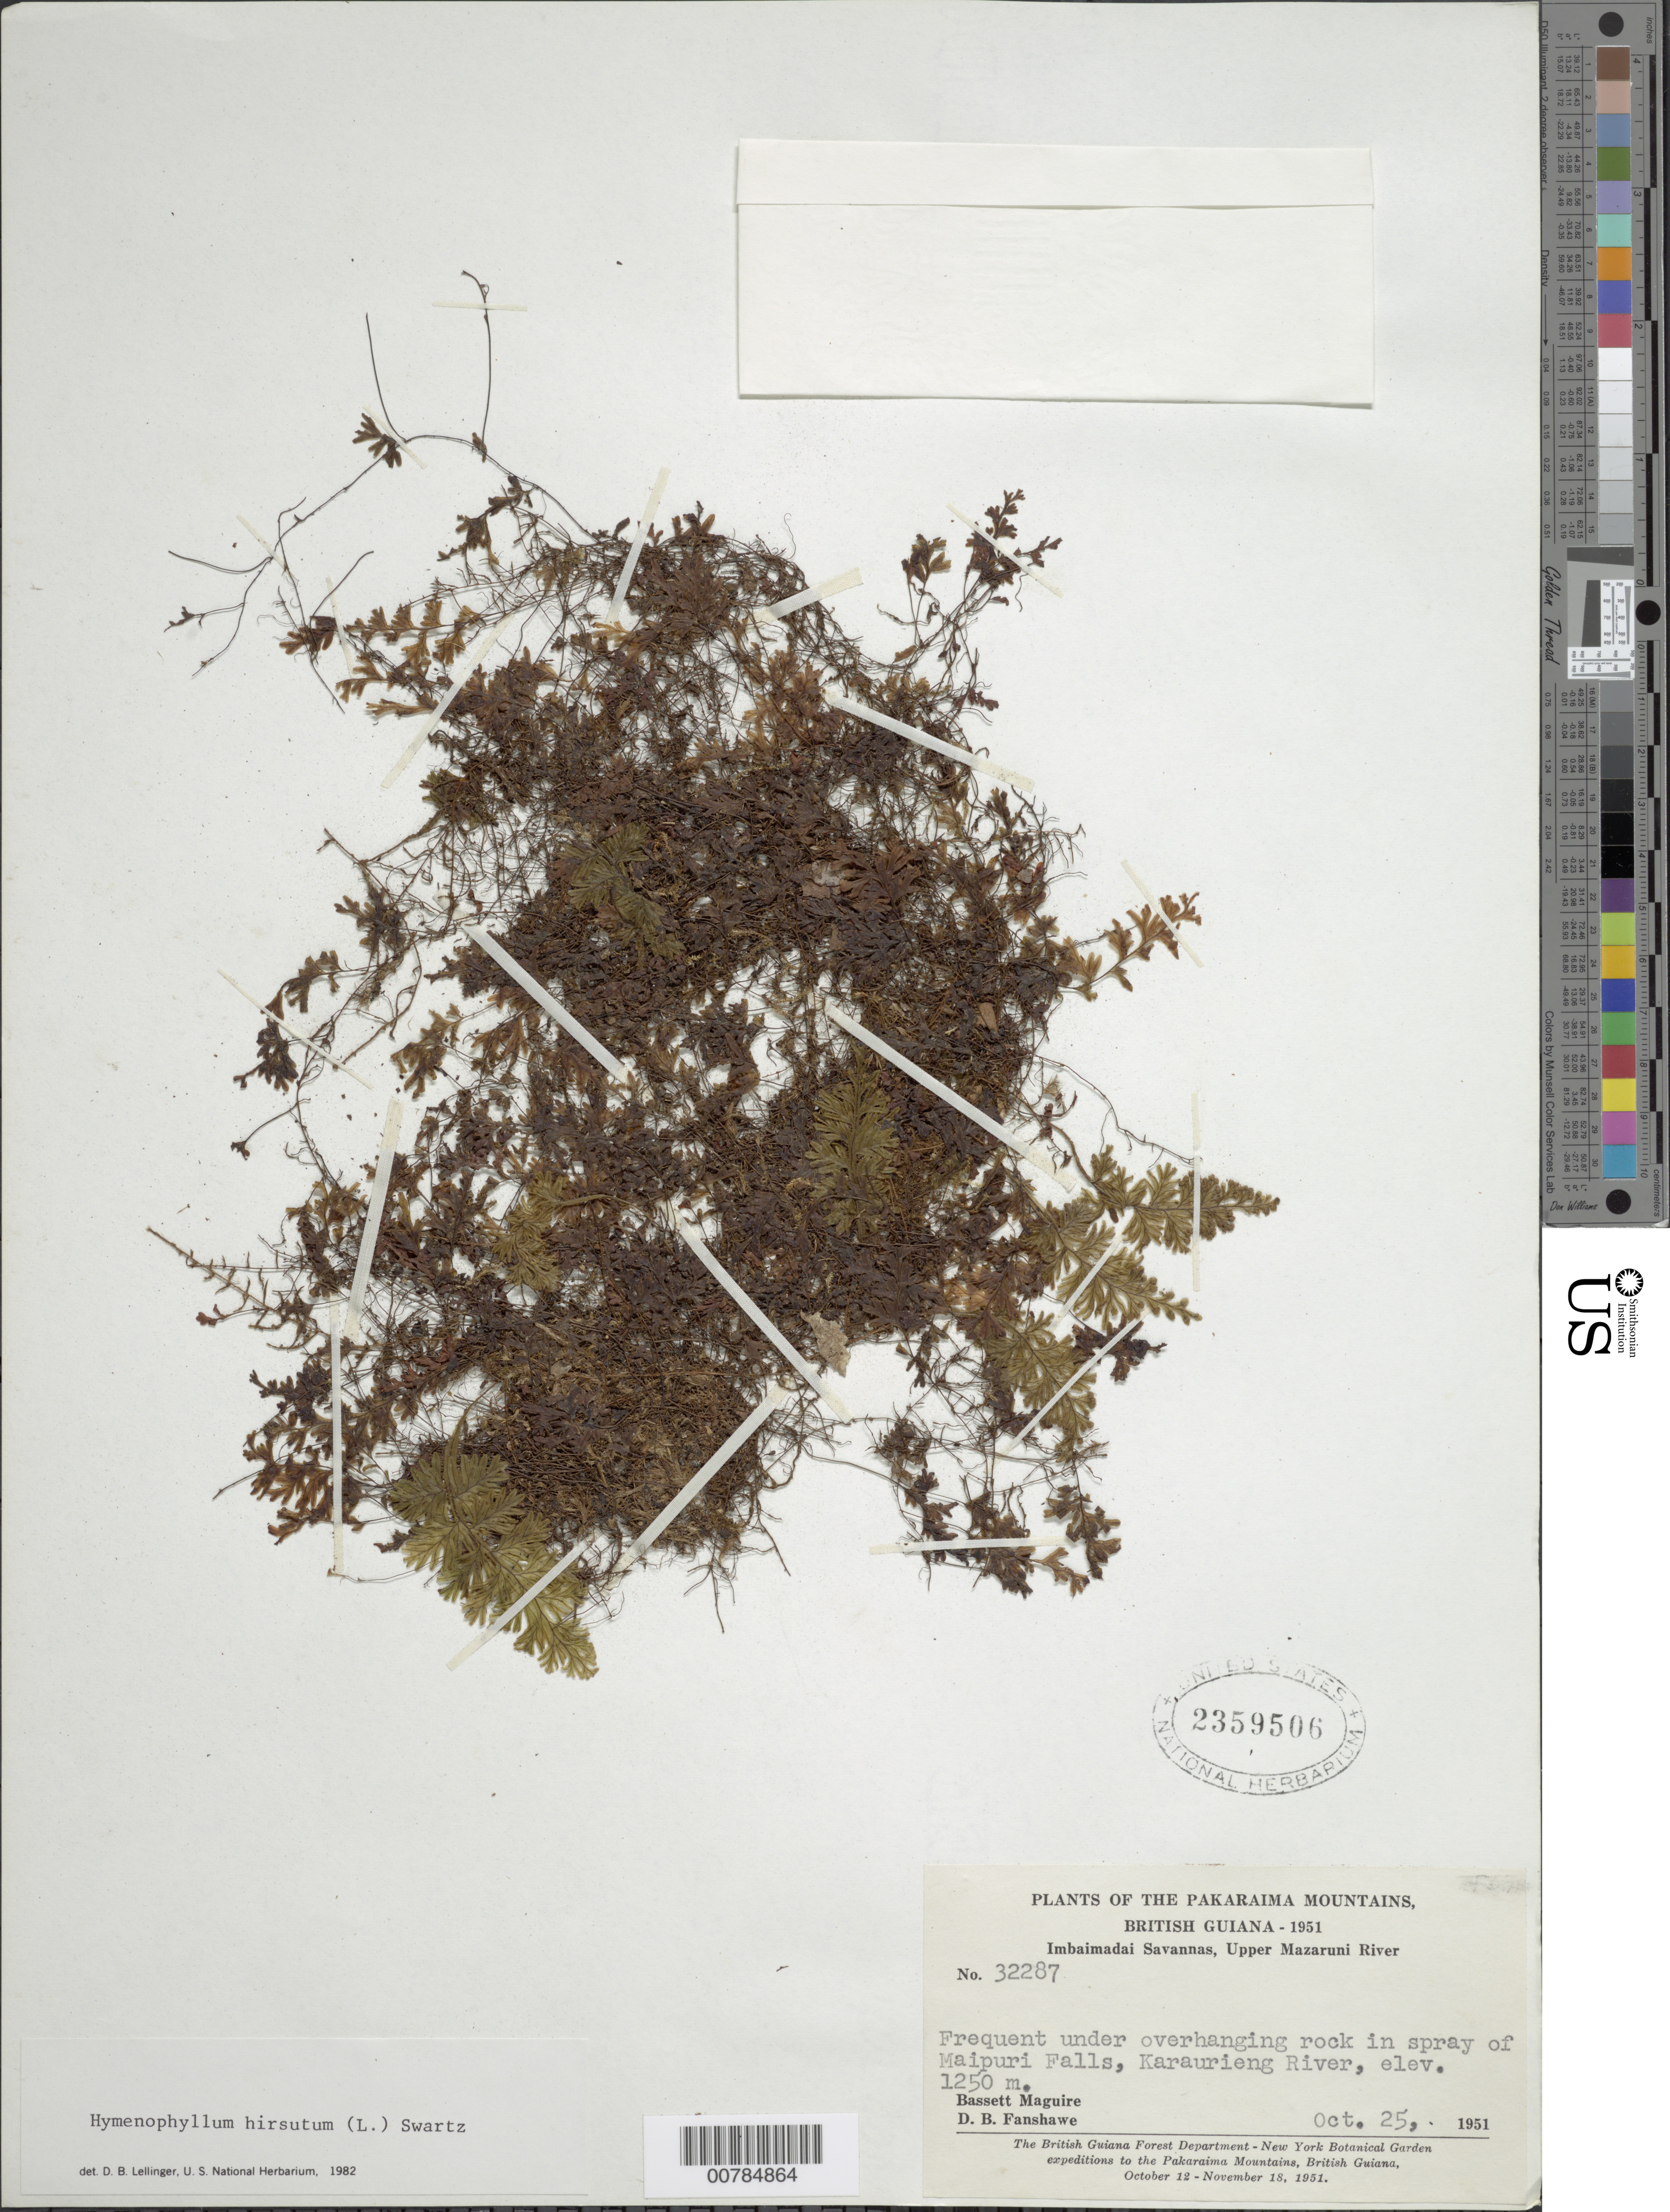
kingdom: Plantae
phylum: Tracheophyta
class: Polypodiopsida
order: Hymenophyllales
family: Hymenophyllaceae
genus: Hymenophyllum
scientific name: Hymenophyllum hirsutum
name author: (L.) Sw.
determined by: Lellinger, David B., (BOT), Smithsonian Institution - National Museum of Natural History (UNITED STATES)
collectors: B. Maguire & D. B. Fanshawe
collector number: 32287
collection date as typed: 25-Oct-51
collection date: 1951-10-25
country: Guyana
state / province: Cuyuni-Mazaruni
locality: Maipuri Falls, Karaurieng River, Imbaimadai savannas, upper Mazaruni River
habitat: Under overhanging rock in spray of falls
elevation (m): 1250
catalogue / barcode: US 2359506